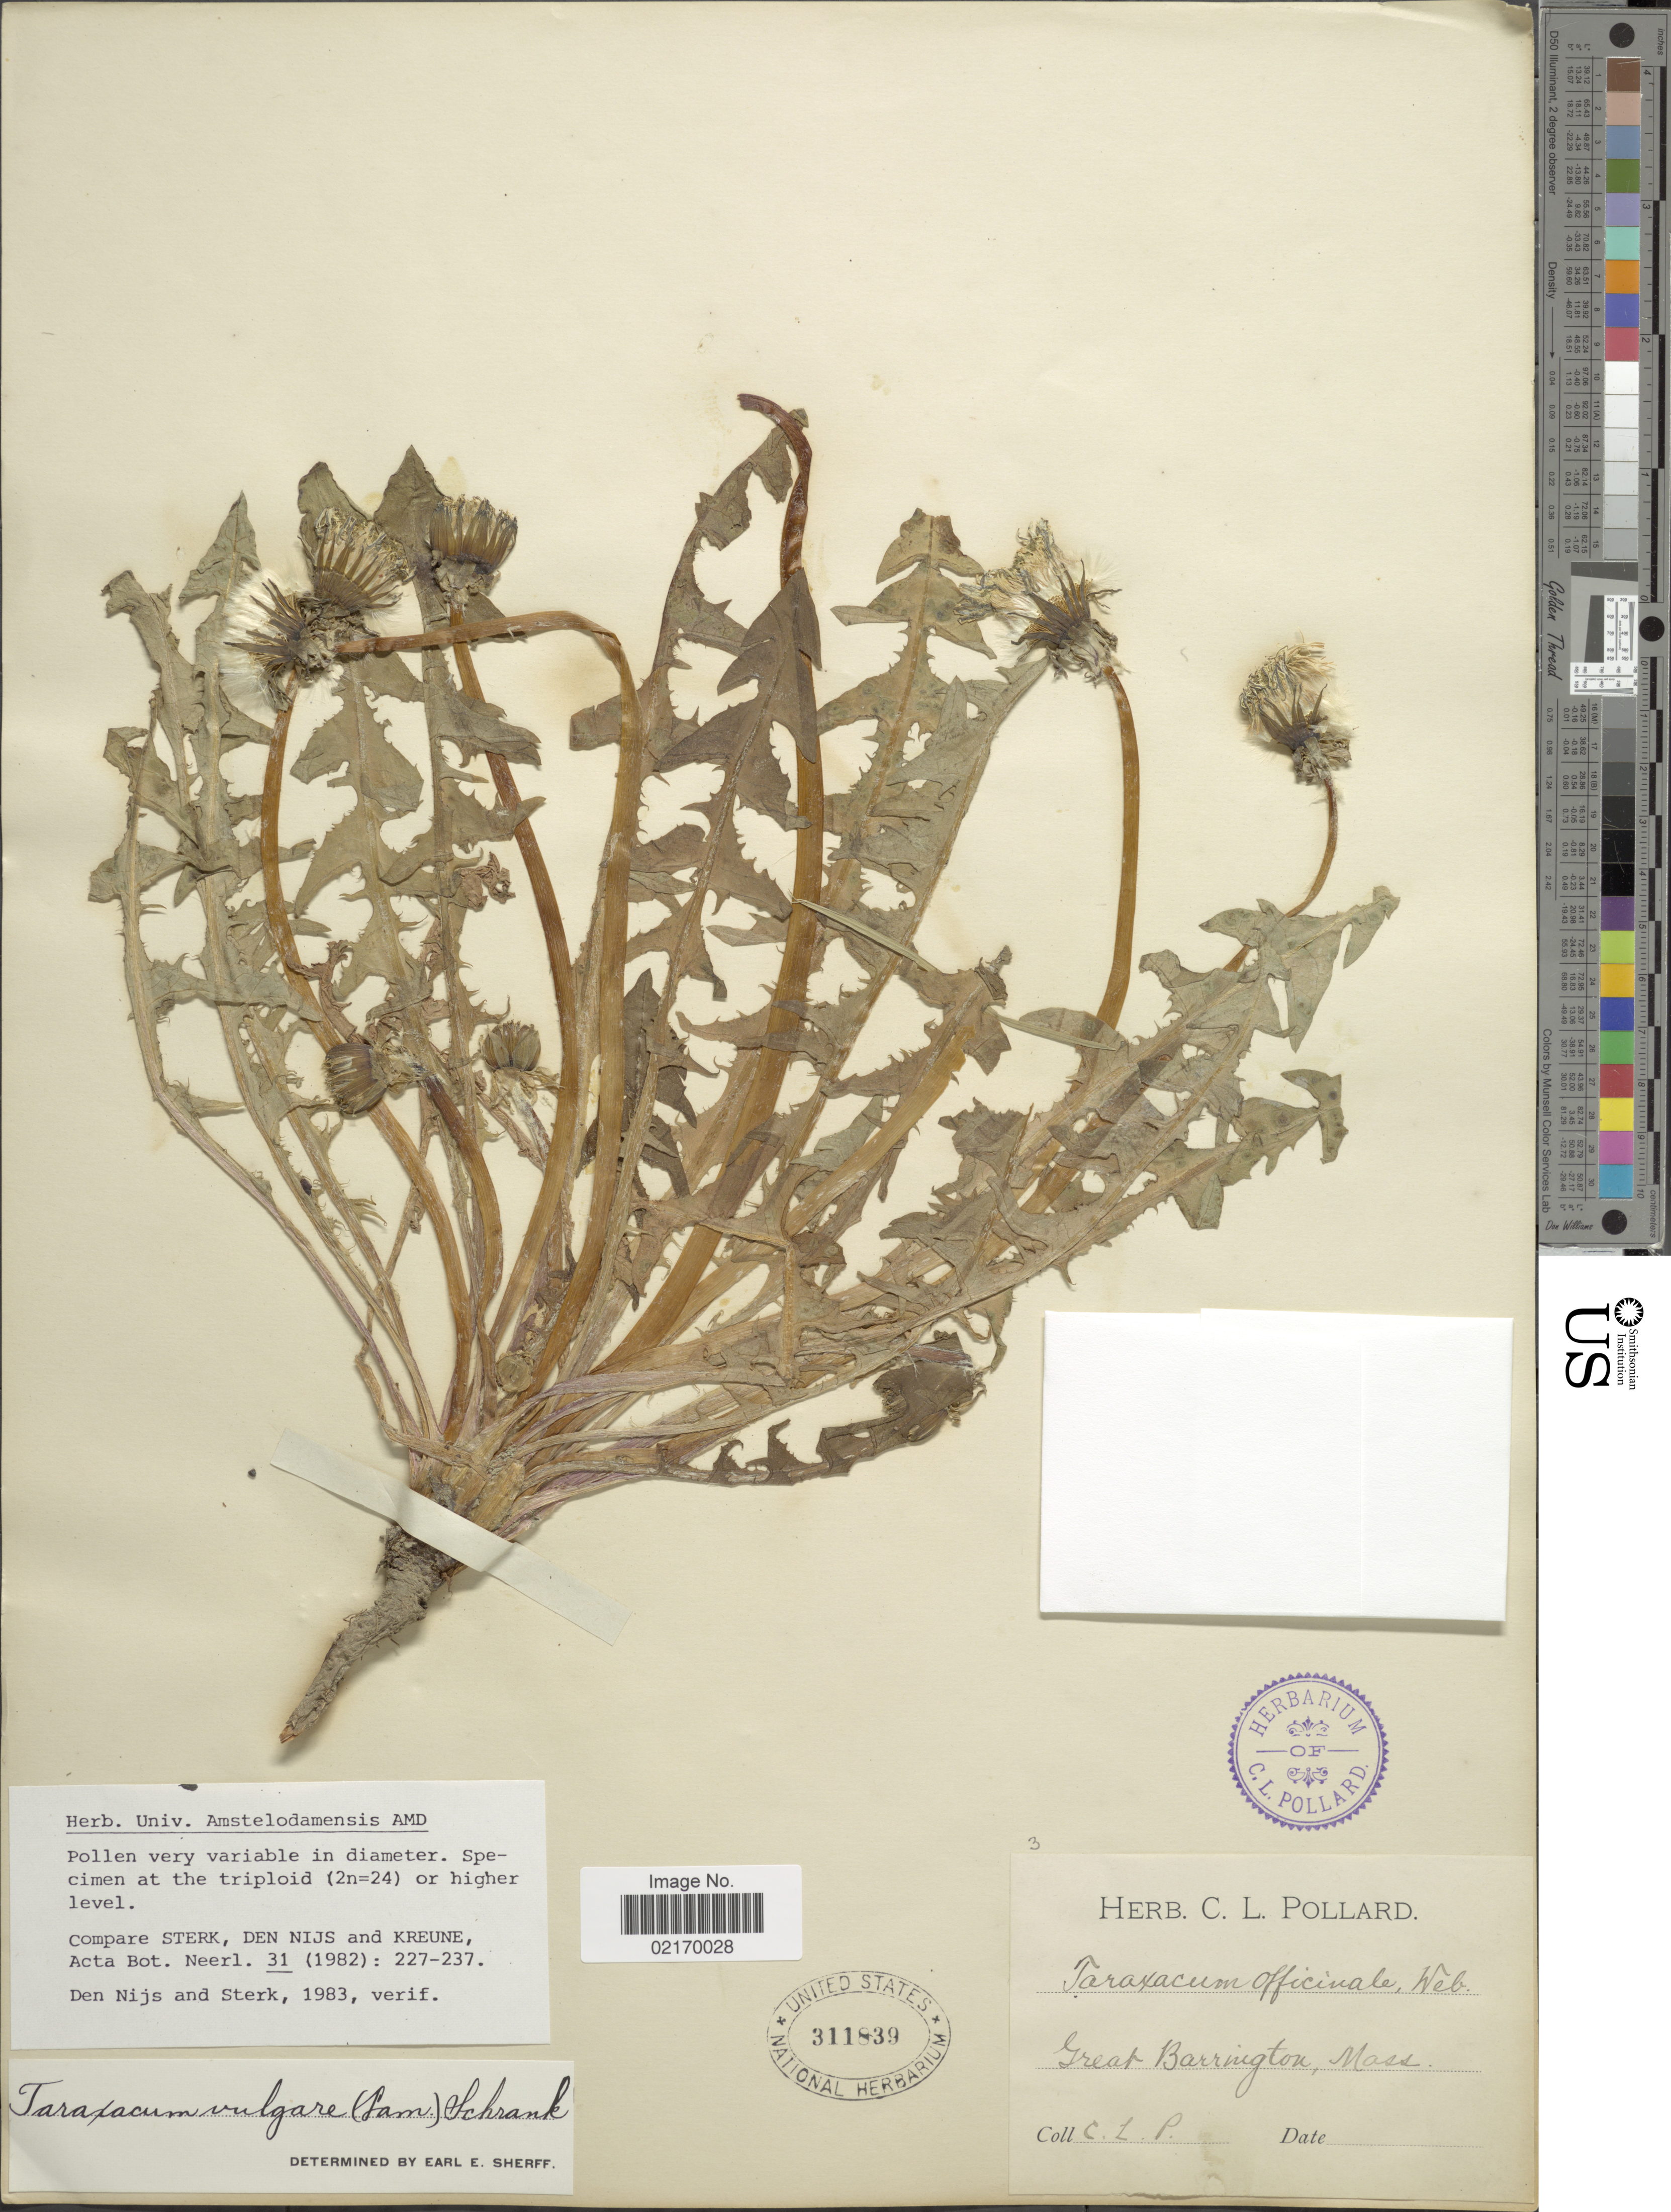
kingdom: Plantae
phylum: Tracheophyta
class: Magnoliopsida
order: Asterales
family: Asteraceae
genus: Taraxacum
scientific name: Taraxacum officinale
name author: G.H. Weber ex F.H. Wigg.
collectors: C. L. Pollard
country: United States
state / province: Massachusetts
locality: Great Barnington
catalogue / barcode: US 311839